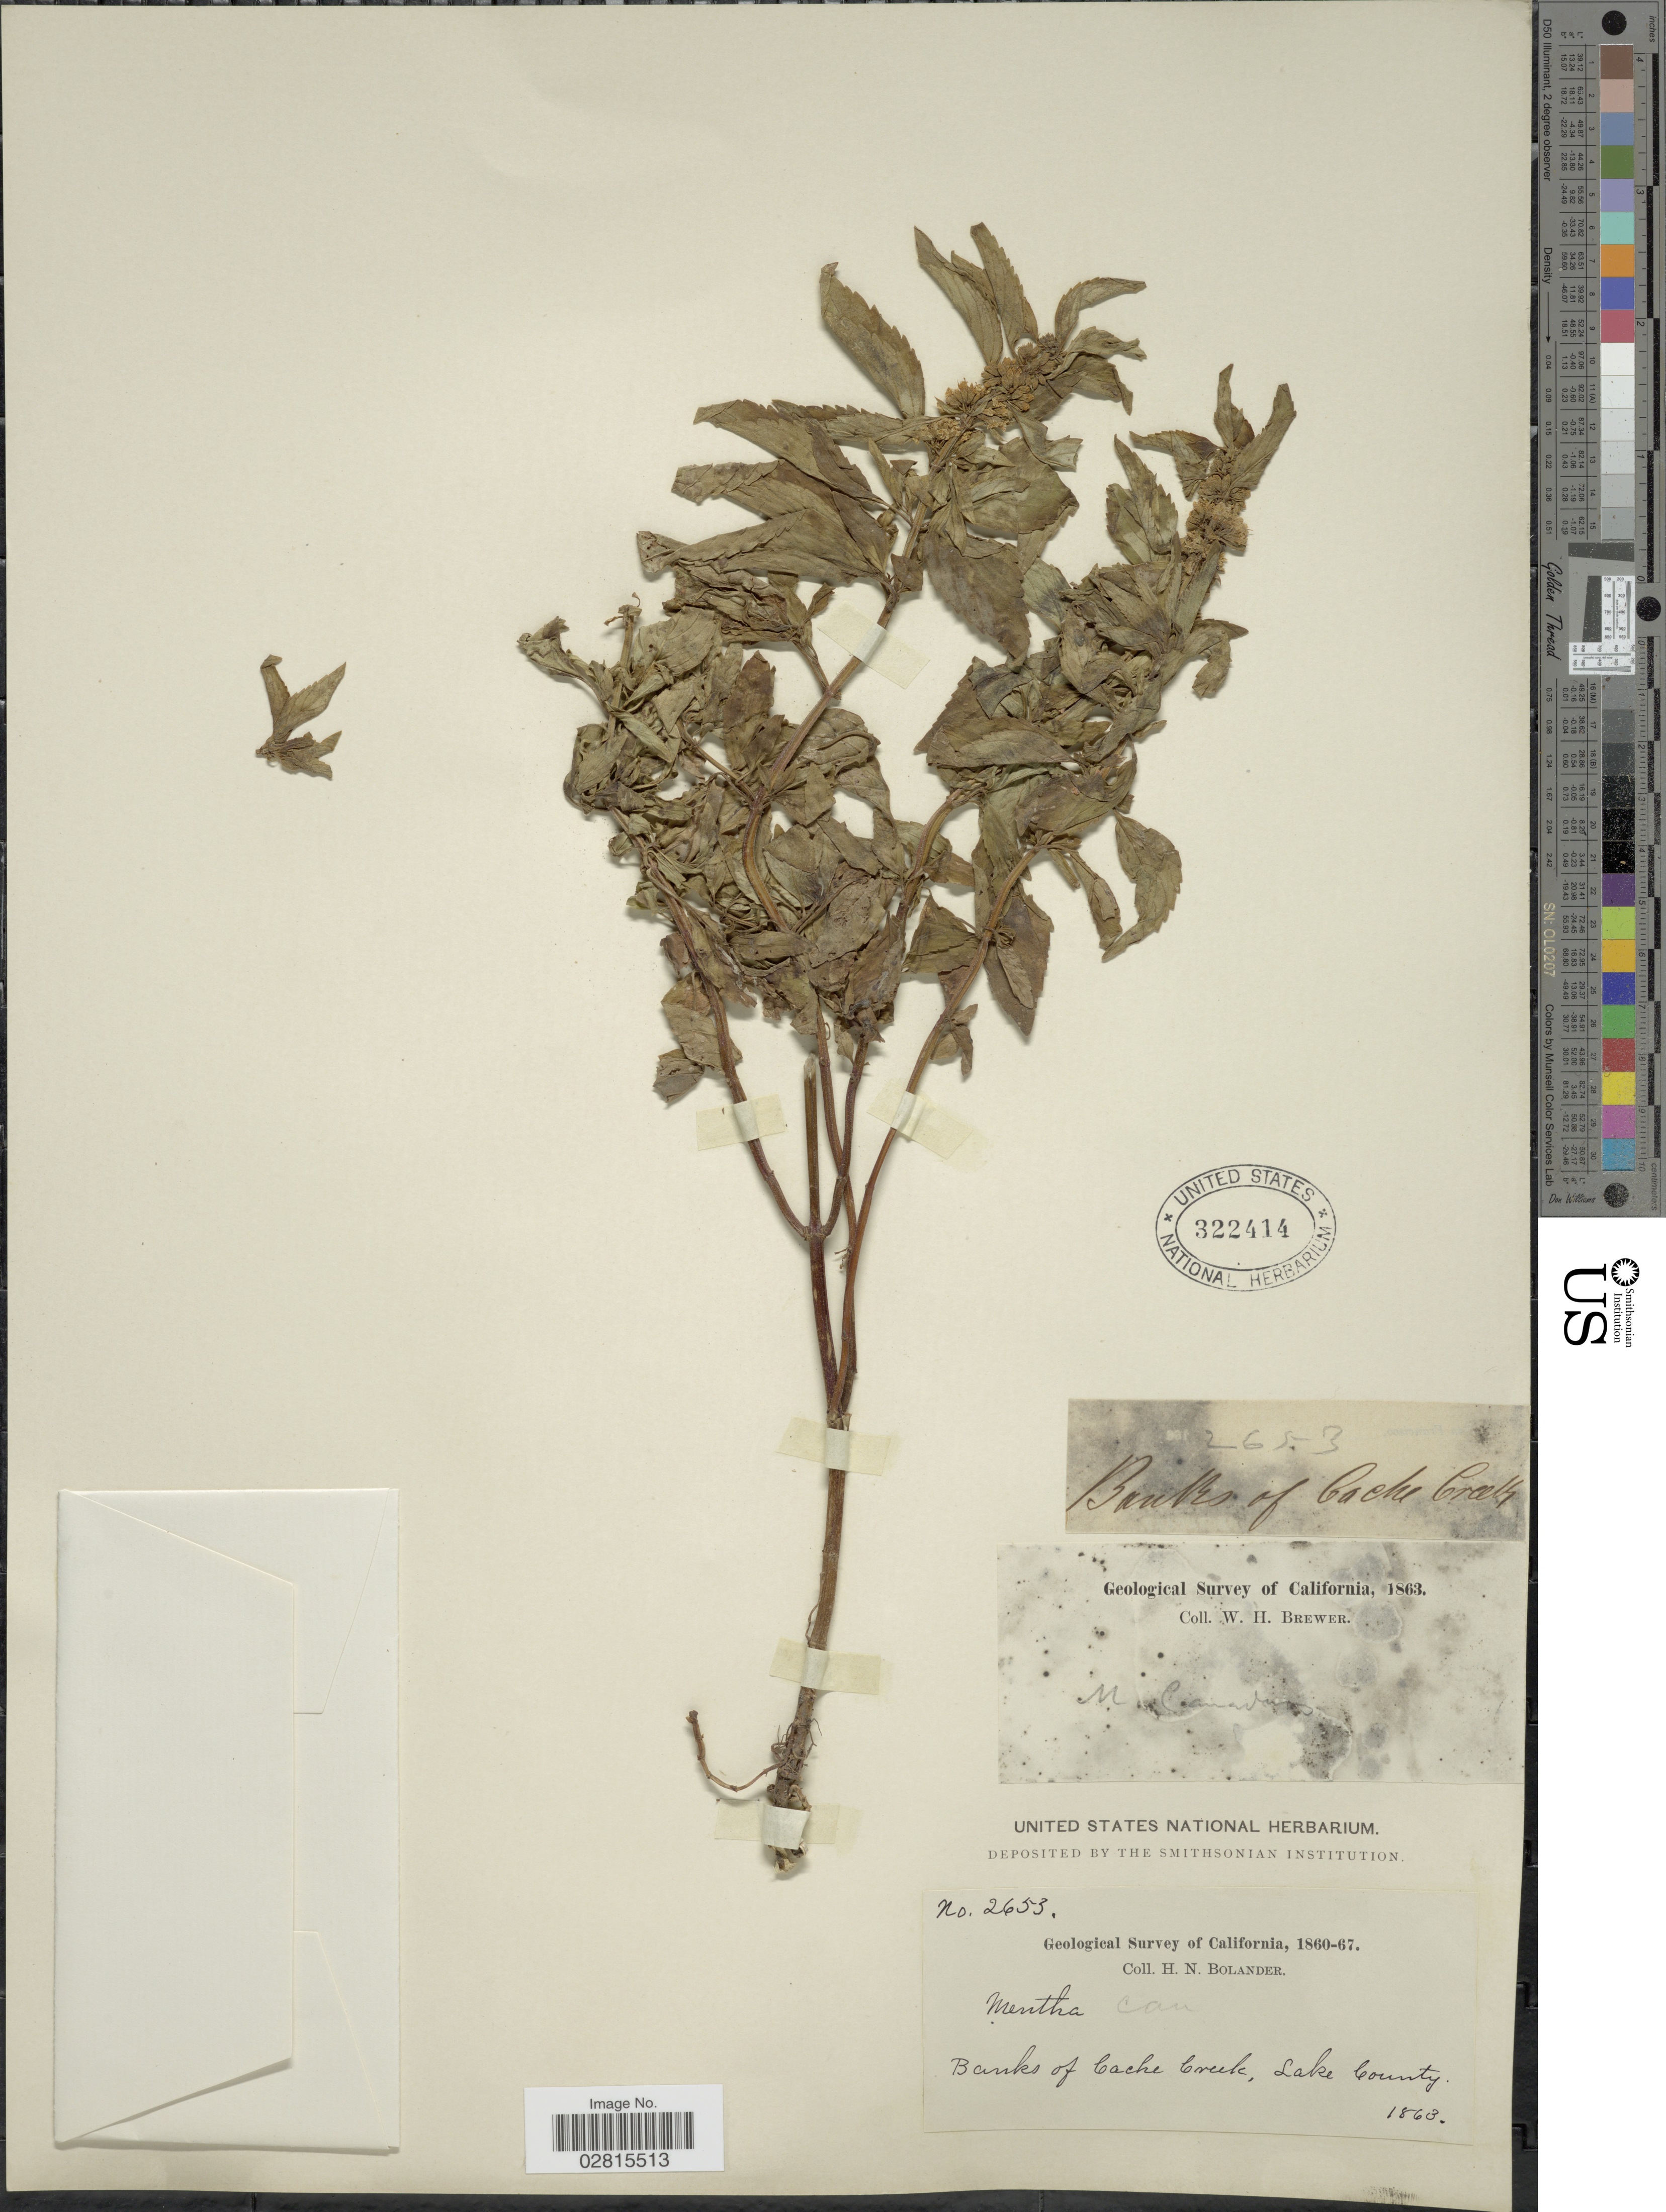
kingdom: Plantae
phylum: Tracheophyta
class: Magnoliopsida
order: Lamiales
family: Lamiaceae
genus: Mentha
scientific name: Mentha canadensis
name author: L.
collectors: H. Bolander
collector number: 2653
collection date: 1863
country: United States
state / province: California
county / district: Lake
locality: Banks of Cache Creek, Lake County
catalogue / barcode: US 322414